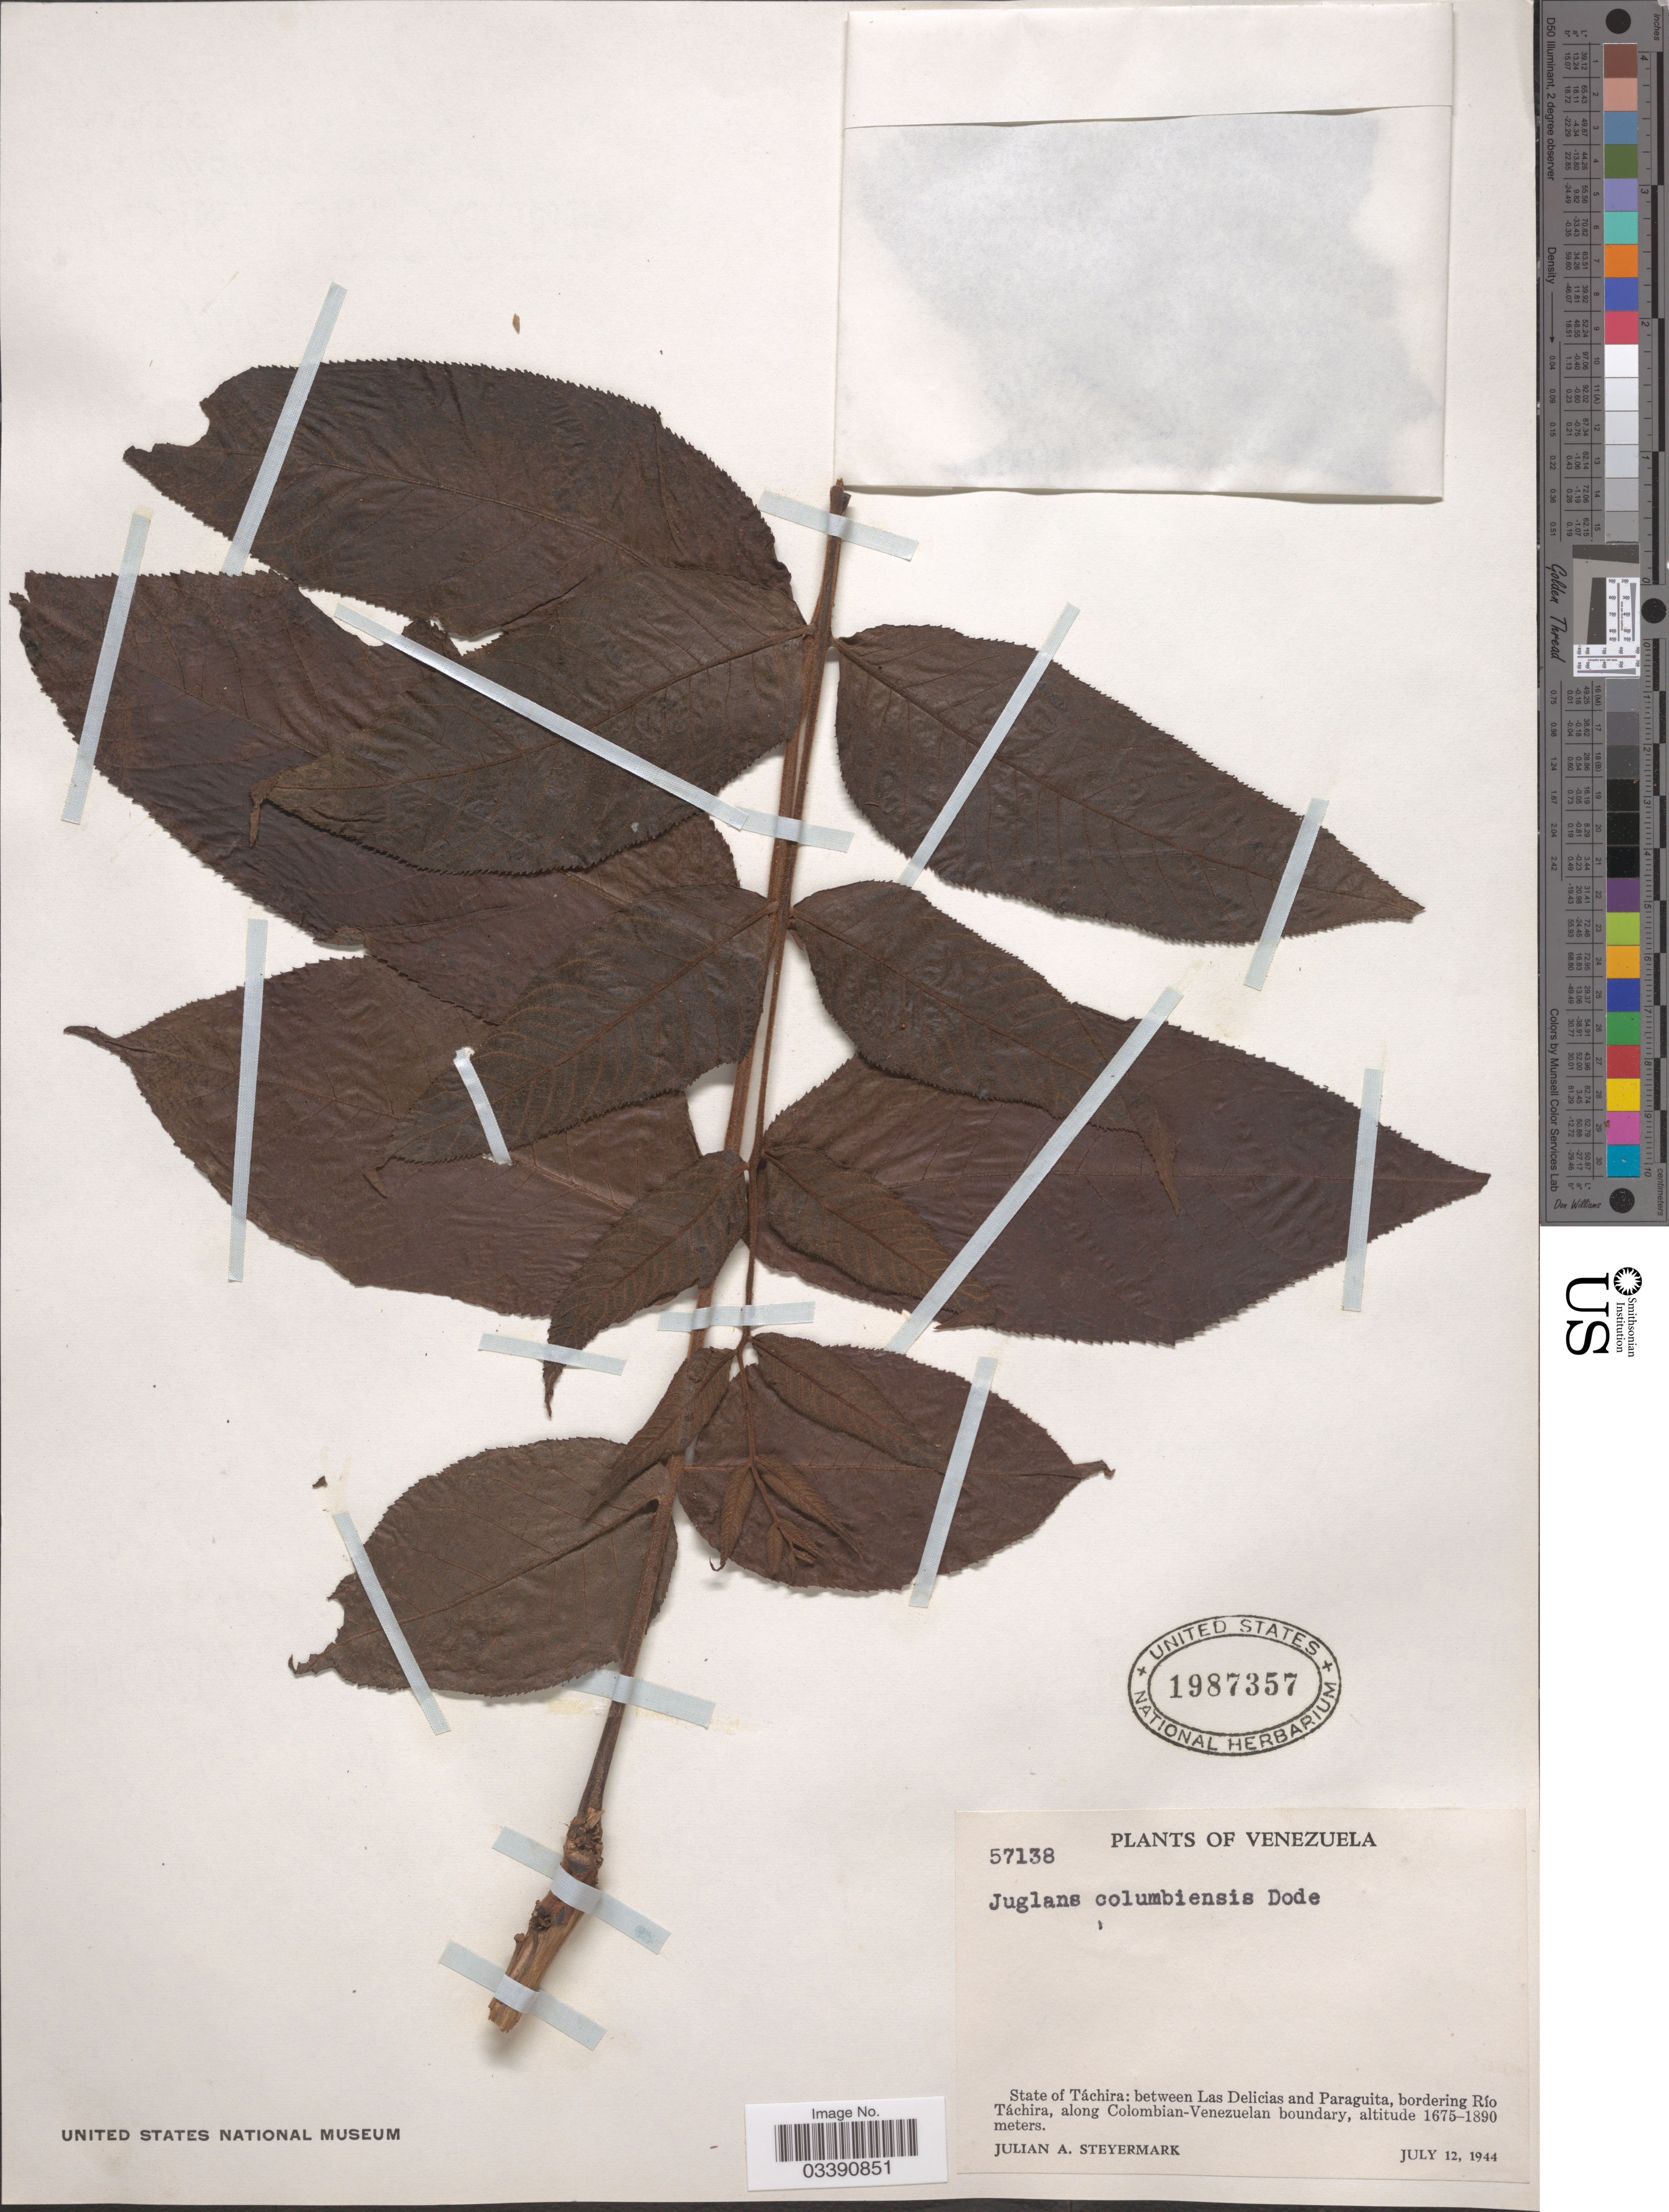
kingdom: Plantae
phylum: Tracheophyta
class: Magnoliopsida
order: Fagales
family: Juglandaceae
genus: Juglans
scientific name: Juglans columbiensis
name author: Dode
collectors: J. Steyermark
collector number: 57138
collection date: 1944-07-12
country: Venezuela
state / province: Tachira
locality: Between Las Delicias and Paraguita, bordering Río Táchira, along Colombian-Venezuelan boundary.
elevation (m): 1675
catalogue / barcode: US 1987357